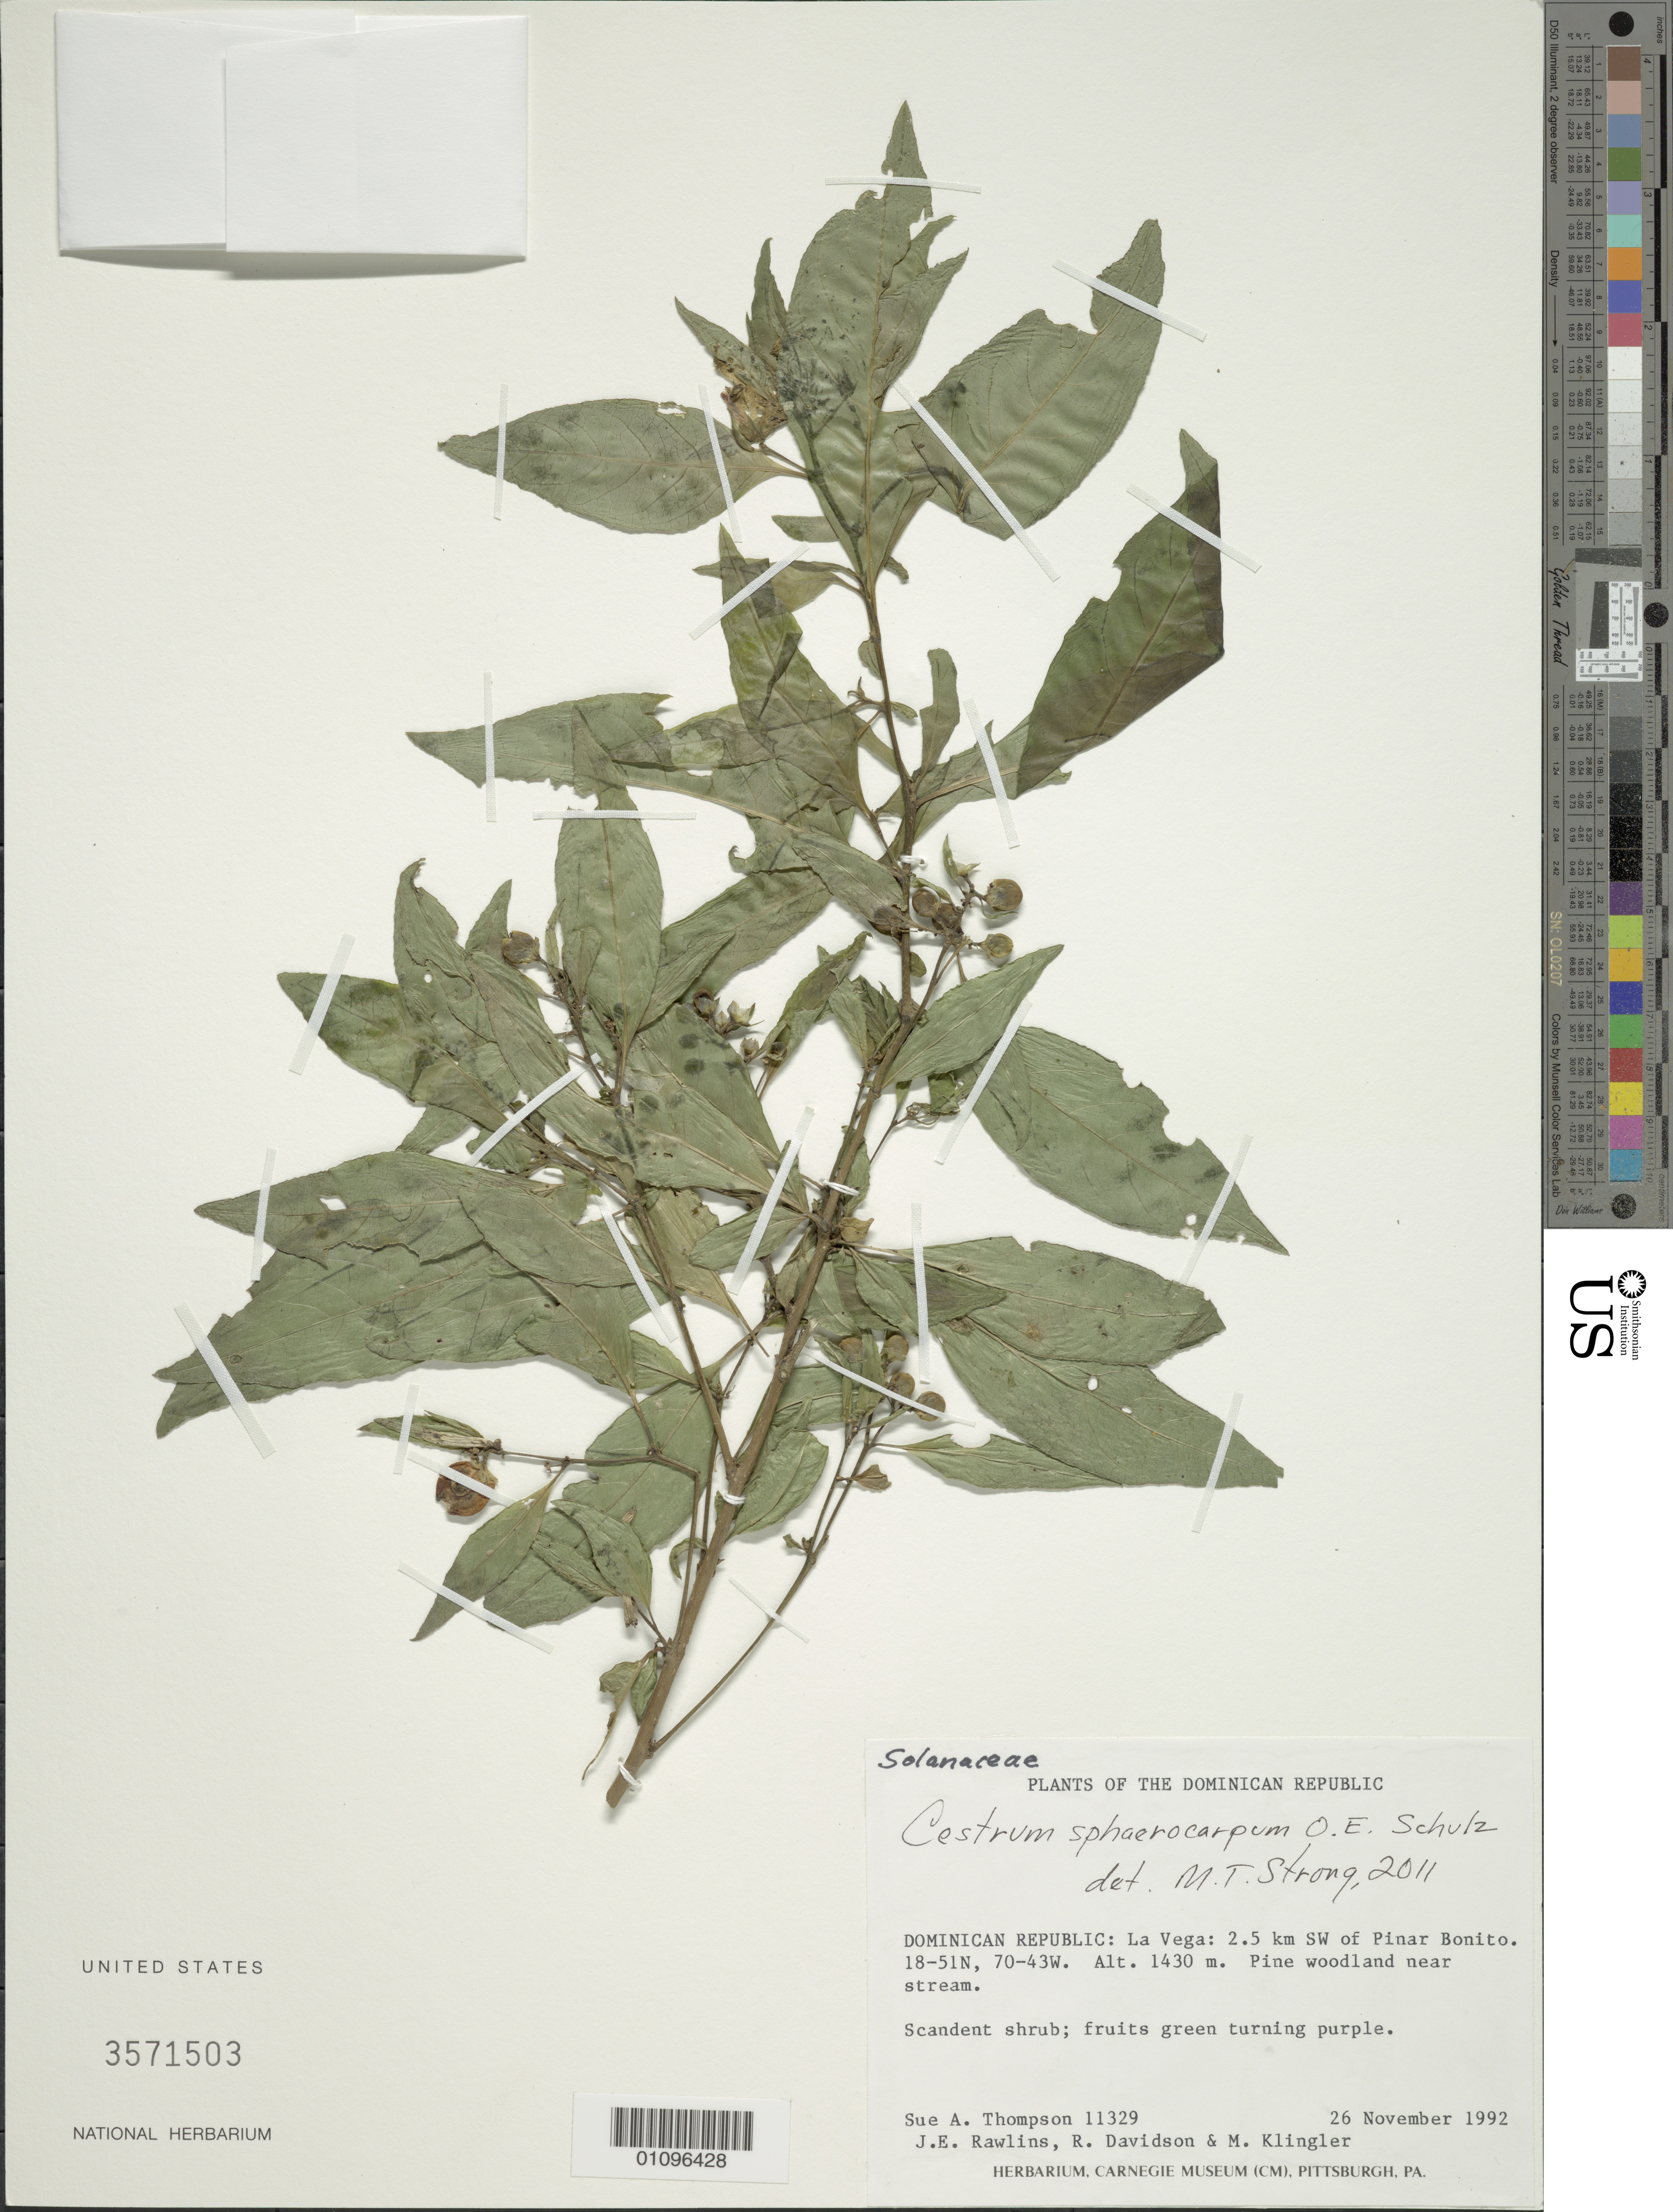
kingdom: Plantae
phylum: Tracheophyta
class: Magnoliopsida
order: Solanales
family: Solanaceae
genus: Cestrum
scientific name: Cestrum sphaerocarpum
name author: O.E. Schulz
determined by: Strong, M. T., (US), Smithsonian Institution - National Museum of Natural History (UNITED STATES)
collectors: S. A. Thompson, J. Rawlins, R. Davidson & M. Klingler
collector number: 11329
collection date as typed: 26 Nov 1992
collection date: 1992-11-26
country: Dominican Republic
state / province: La Vega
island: Hispaniola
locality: Pinar Bonito, 2.5 km SW of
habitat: Pine woodland near stream near stream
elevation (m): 1430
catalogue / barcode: US 3571503